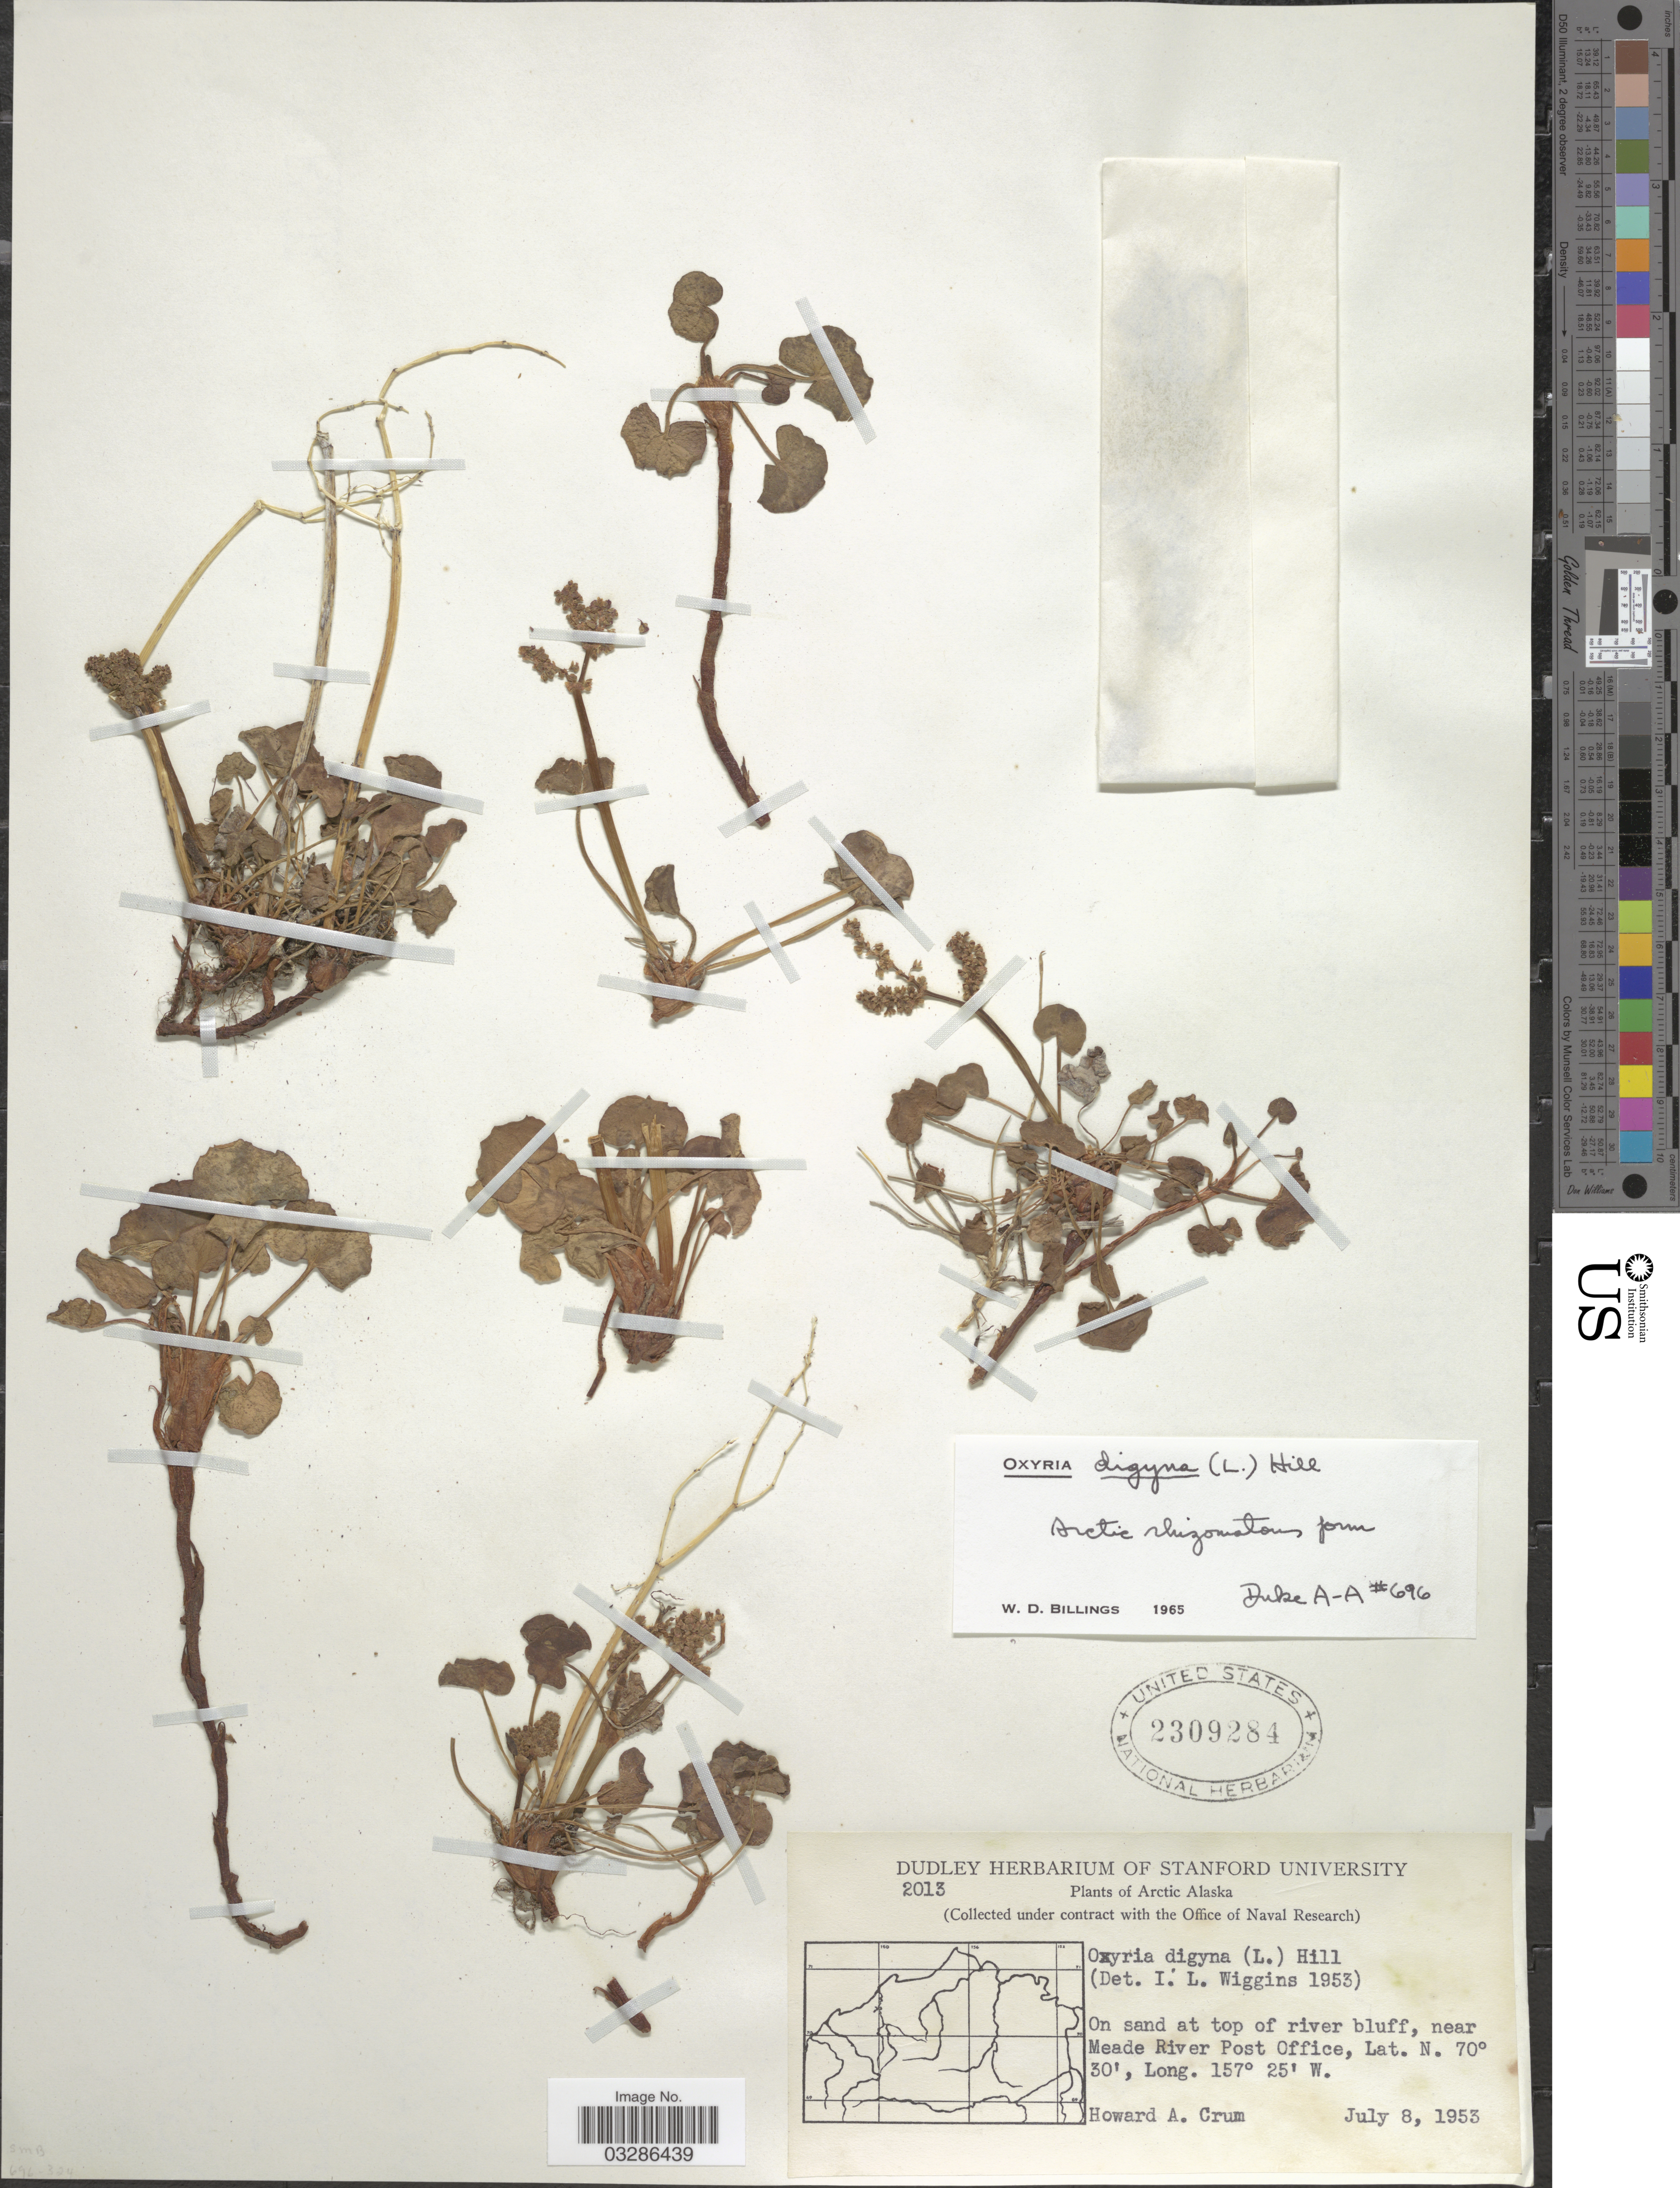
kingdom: Plantae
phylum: Tracheophyta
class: Magnoliopsida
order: Caryophyllales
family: Polygonaceae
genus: Oxyria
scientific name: Oxyria digyna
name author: (L.) Hill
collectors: H. A. Crum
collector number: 2013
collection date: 1953-07-08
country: United States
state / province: Alaska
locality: Arctic Alaska. Near Meade River Post Office.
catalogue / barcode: US 2309284